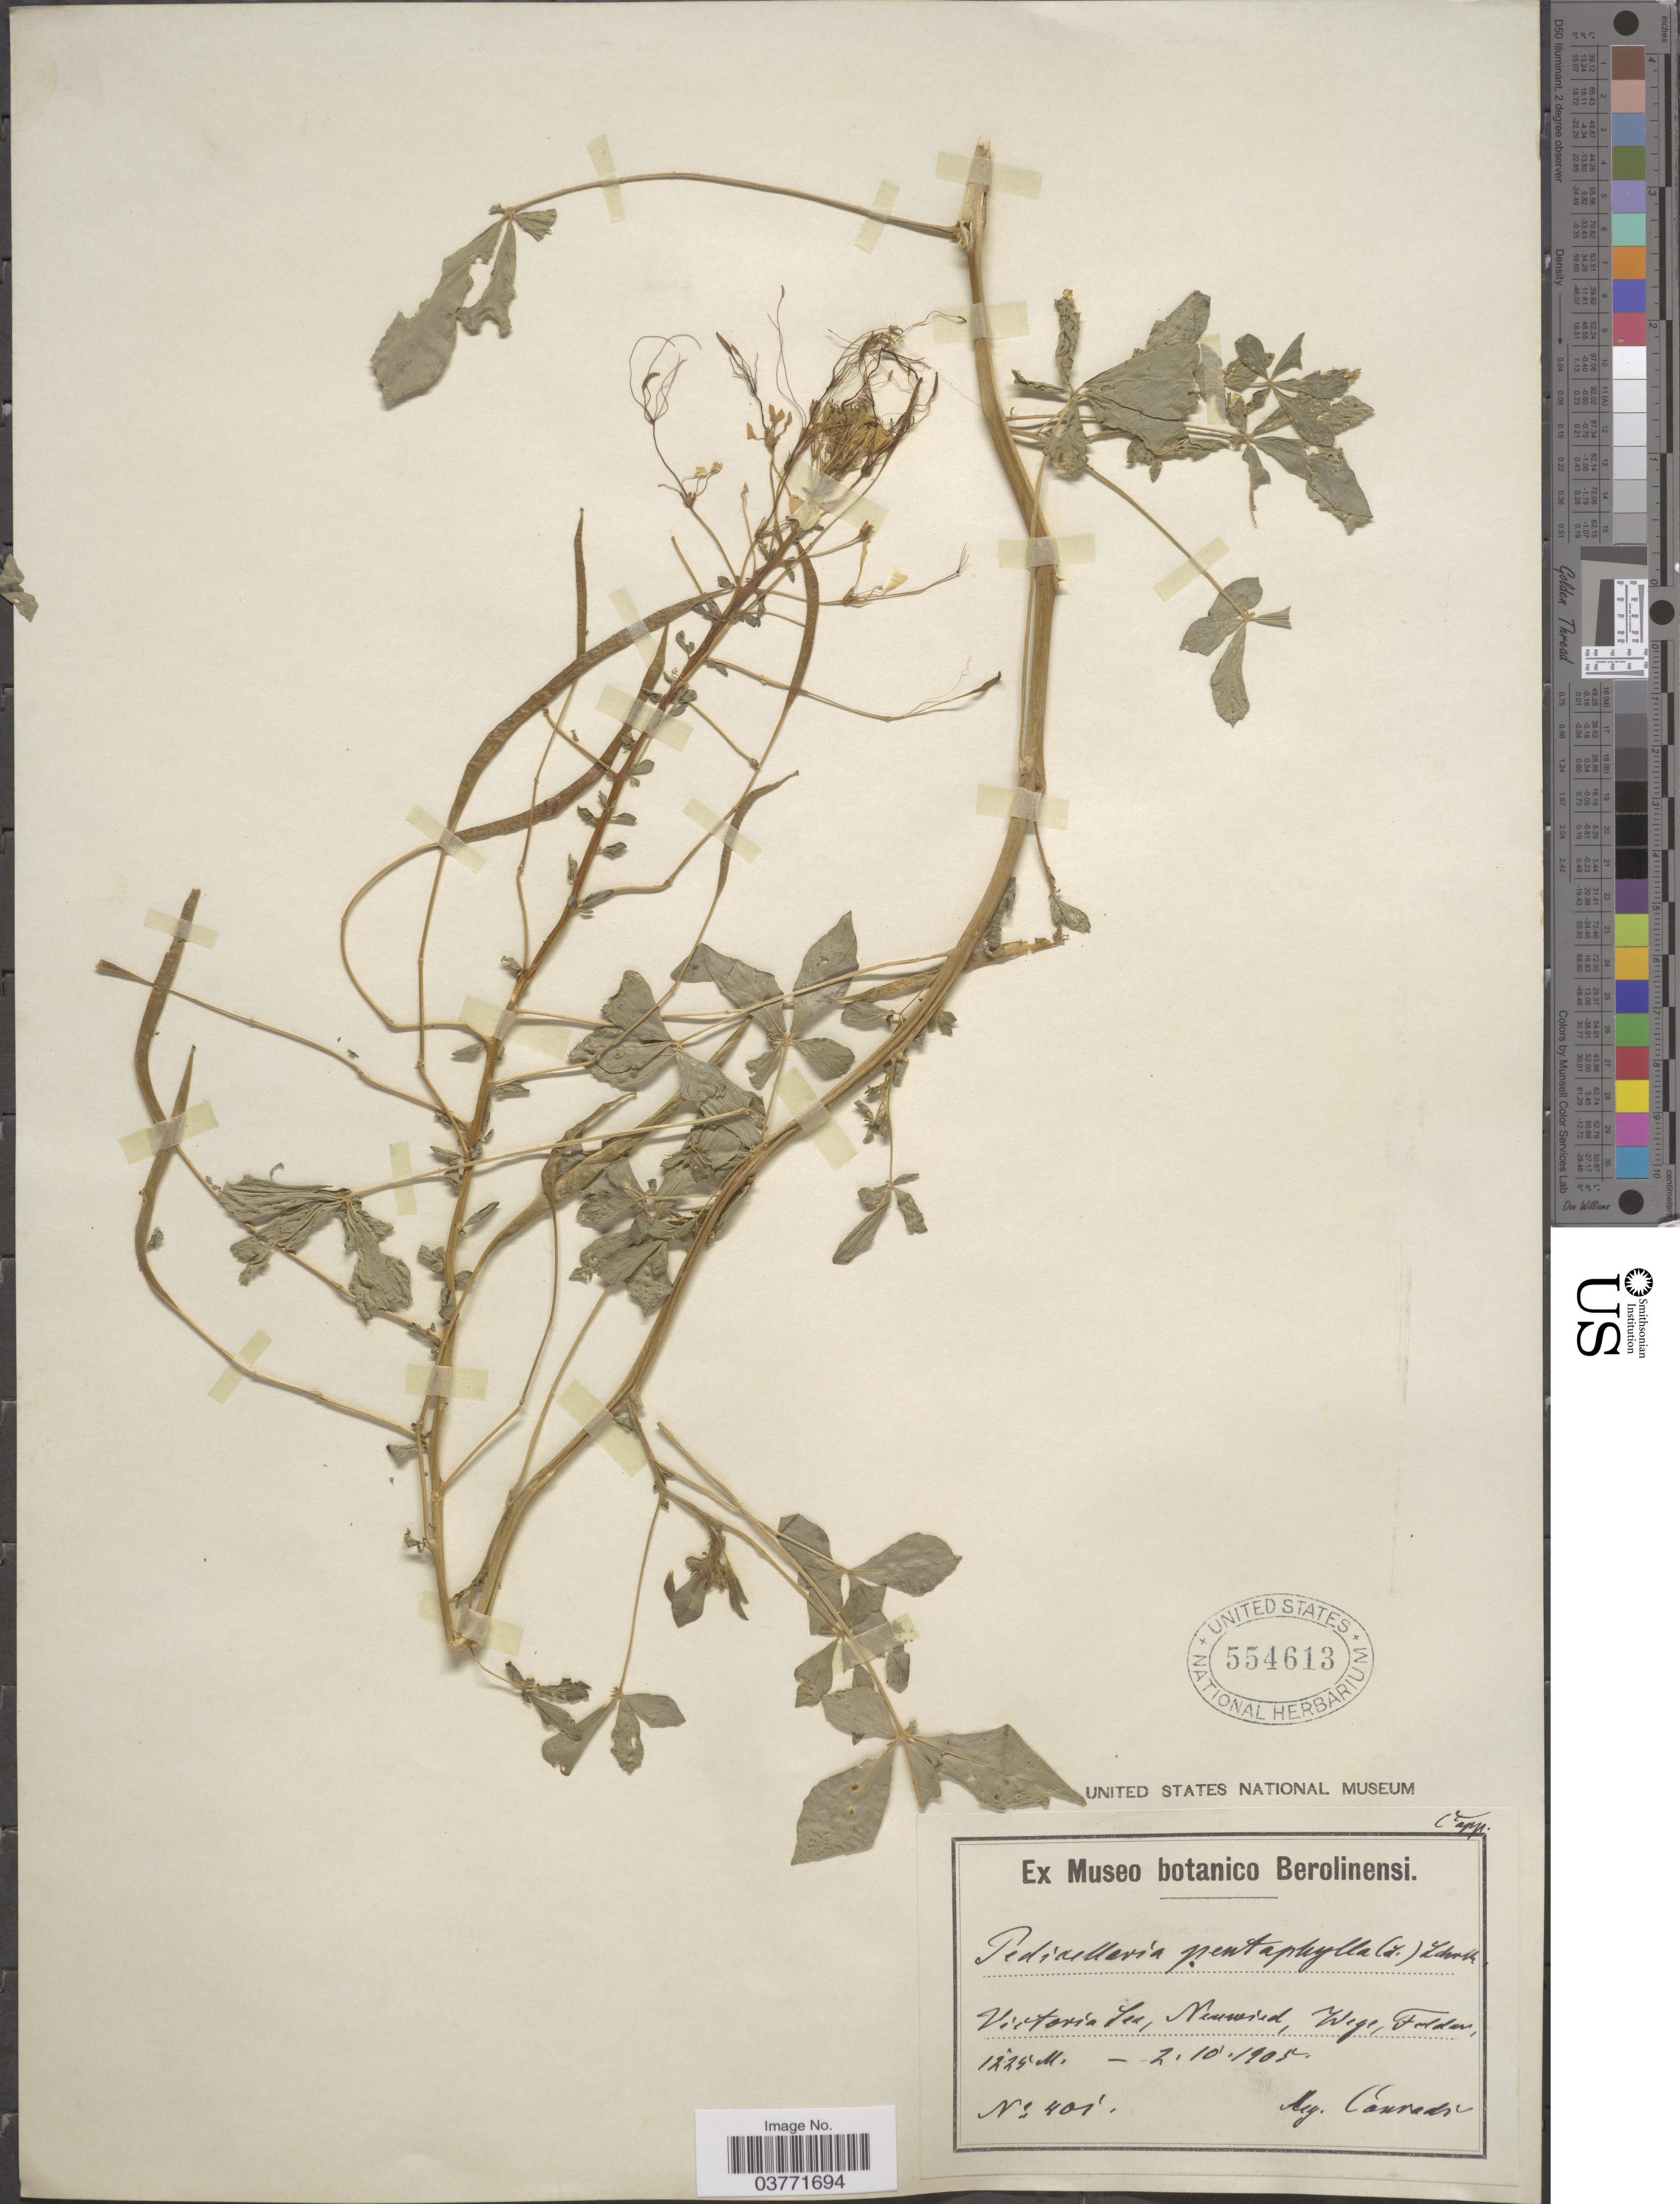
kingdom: Plantae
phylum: Tracheophyta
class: Magnoliopsida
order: Brassicales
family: Cleomaceae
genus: Gynandropsis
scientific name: Gynandropsis gynandra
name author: (L.) Briq.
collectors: Conradt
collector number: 401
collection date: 1905-10-02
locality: Victoria See, Neuwied, Wege, Folder. [interpreted]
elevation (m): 1225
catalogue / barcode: US 554613